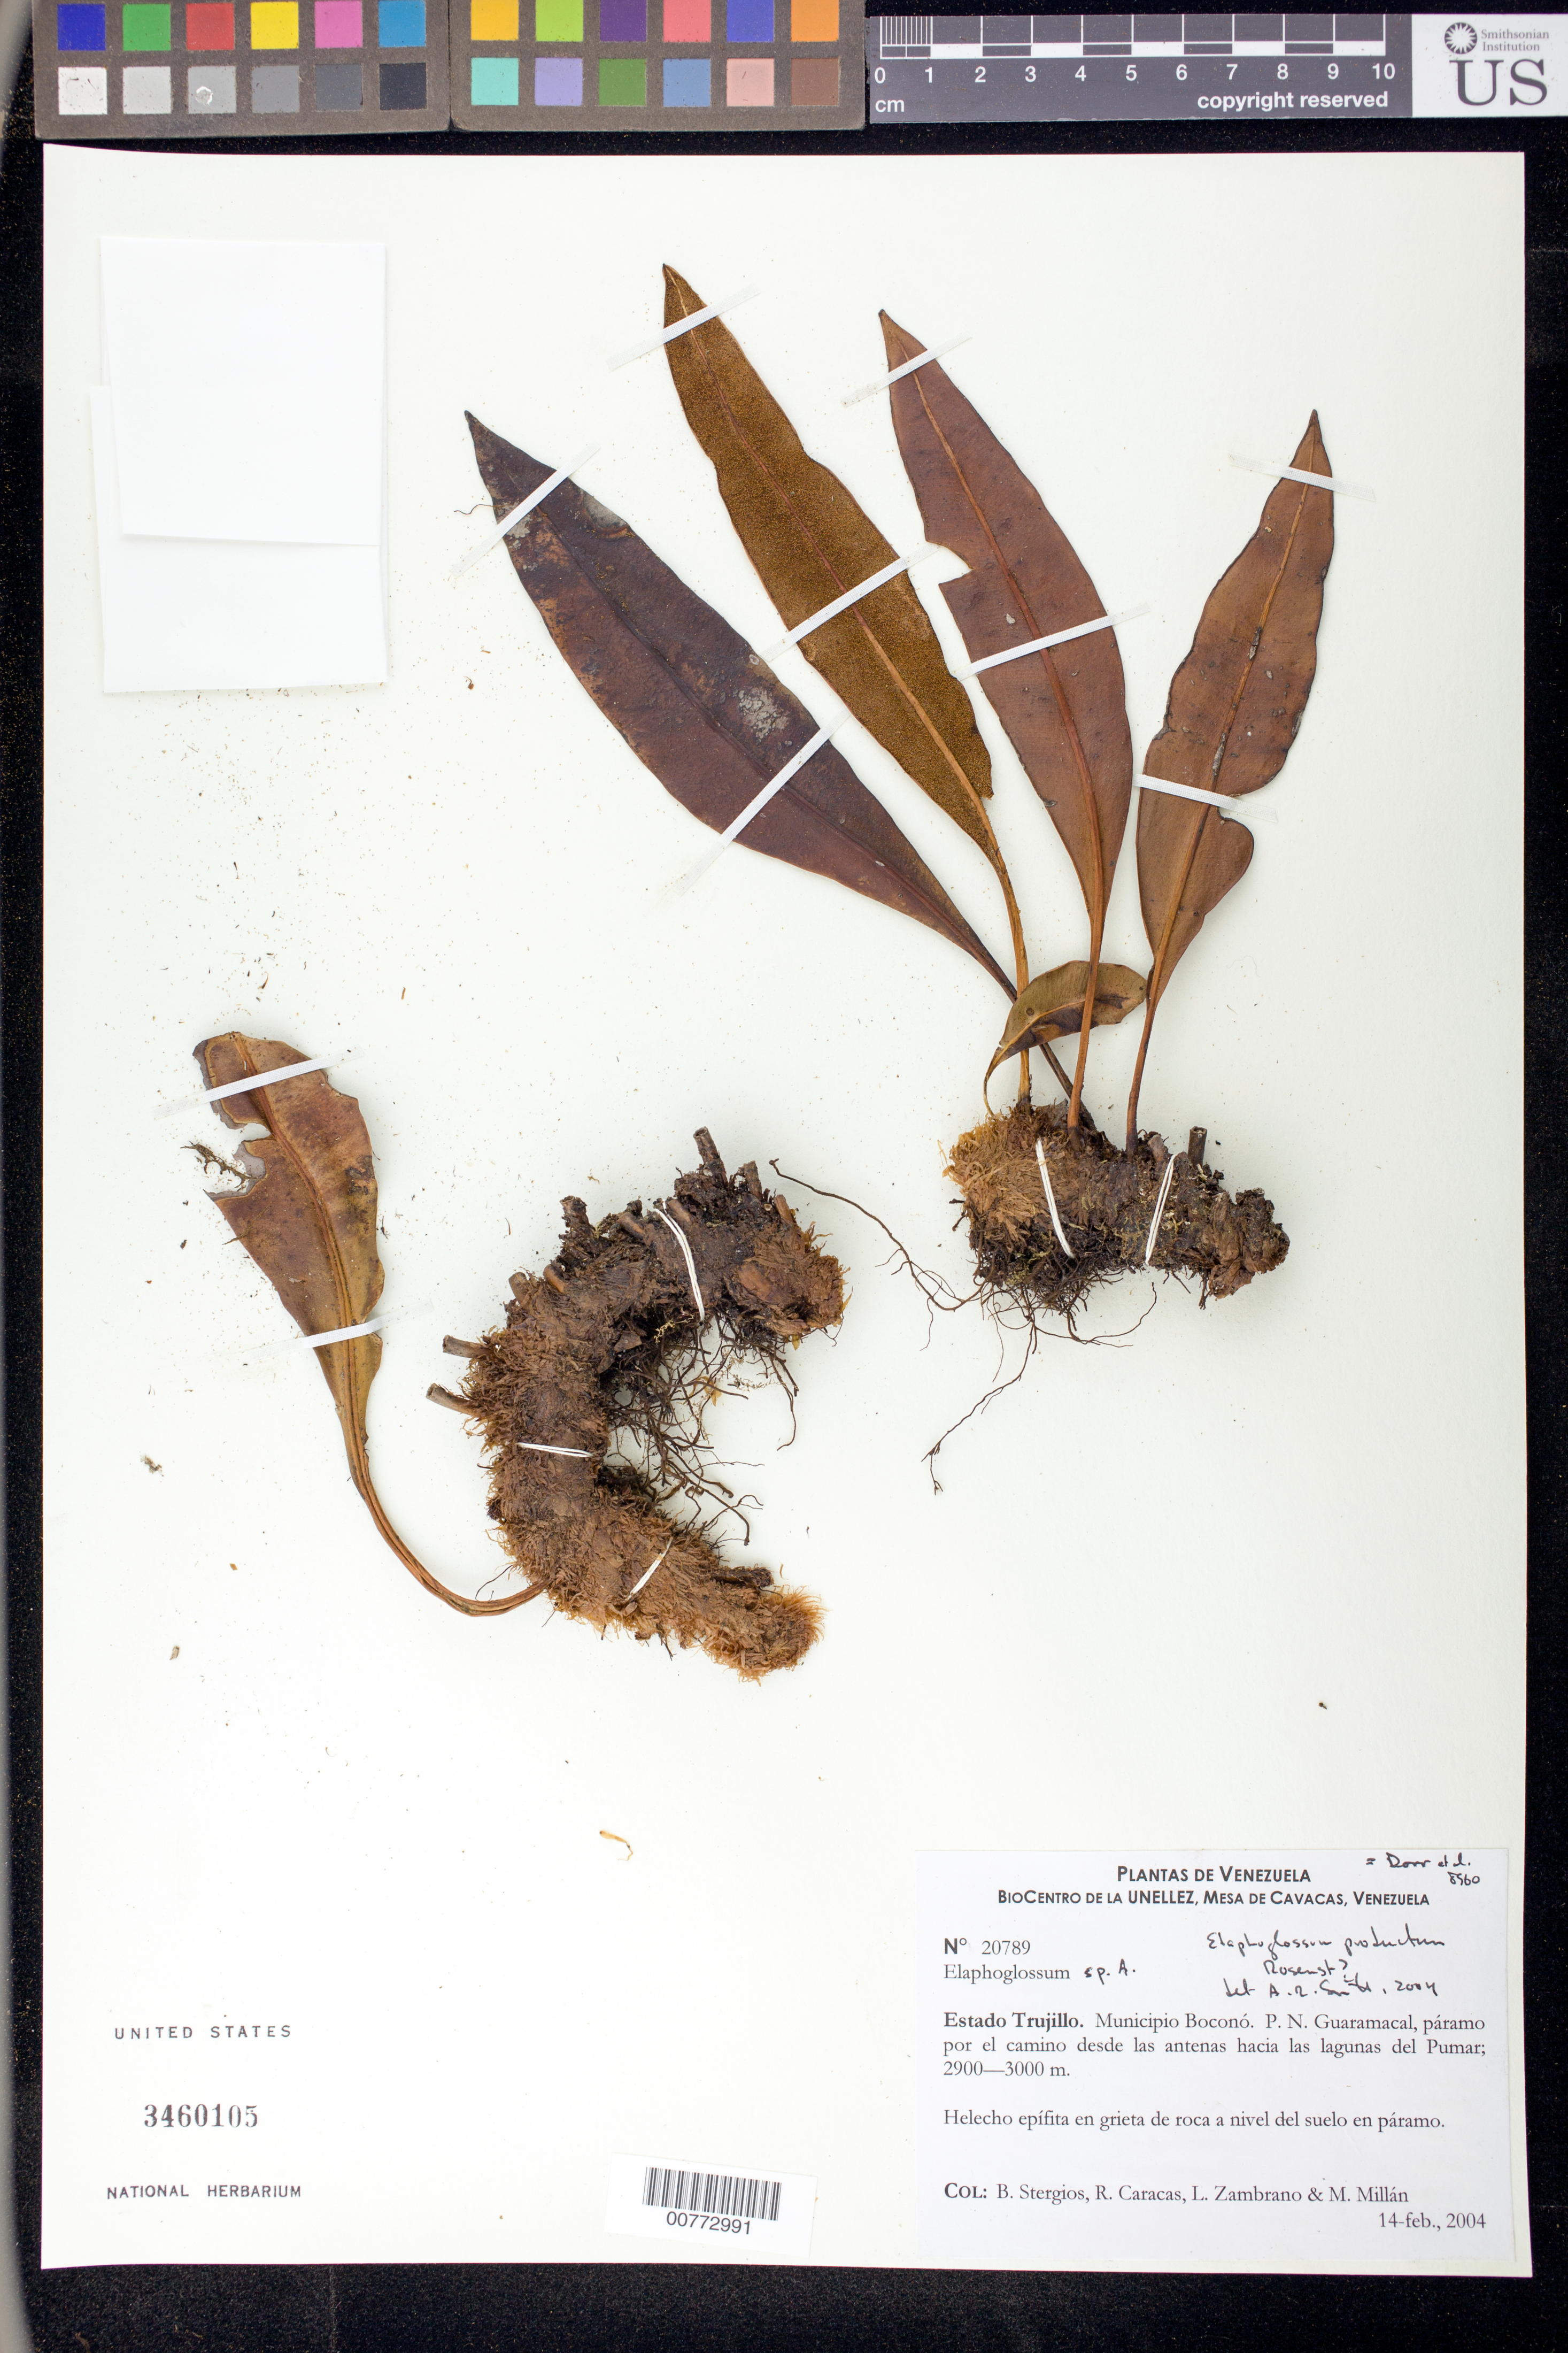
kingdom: Plantae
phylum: Tracheophyta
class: Polypodiopsida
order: Polypodiales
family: Dryopteridaceae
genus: Elaphoglossum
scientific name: Elaphoglossum productum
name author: Rosenst.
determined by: Smith, Alan R., (UC)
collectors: B. G. Stergios, R. Caracas, L. Zambrano & M. Millán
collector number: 20789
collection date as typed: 14 Feb 2004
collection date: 2004-02-14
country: Venezuela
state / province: Trujillo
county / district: Boconó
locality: Parque Nacional Guaramacal, páramo por el camino desde las antenas hacia las lagunas del Pumar.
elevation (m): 2900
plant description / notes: PORT, UC, US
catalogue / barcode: US 3460105